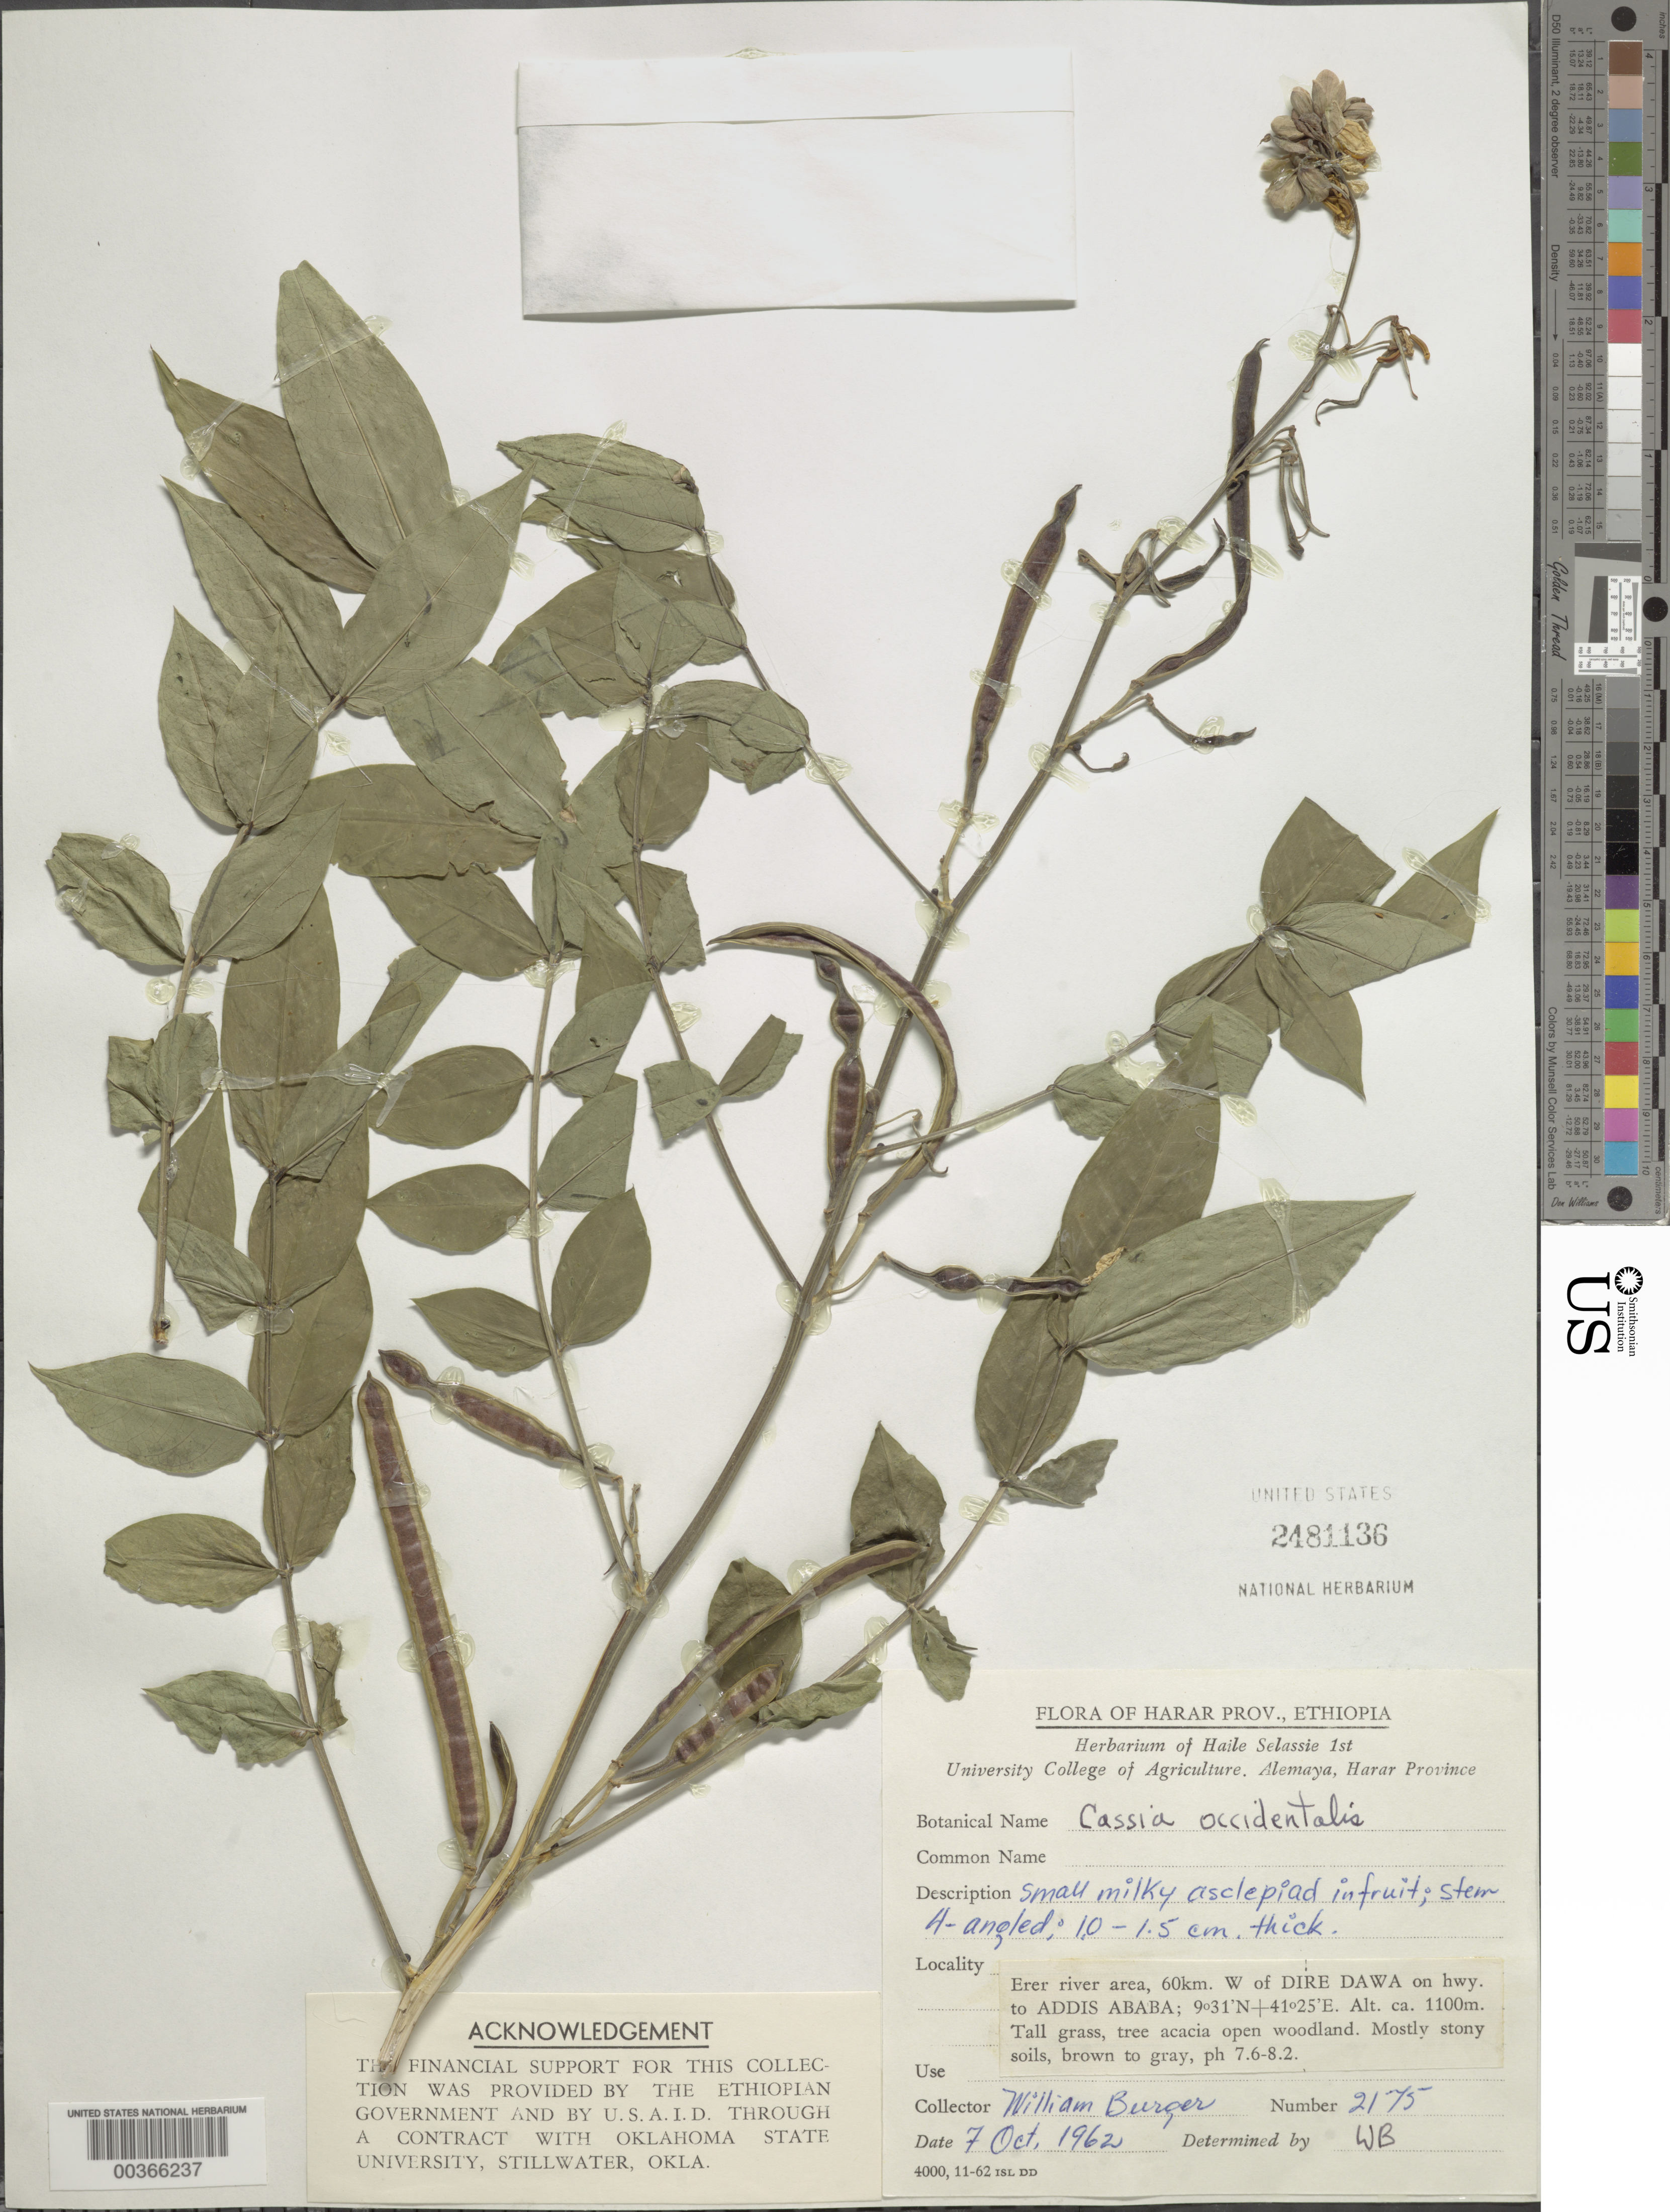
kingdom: Plantae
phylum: Tracheophyta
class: Magnoliopsida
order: Fabales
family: Fabaceae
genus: Senna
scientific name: Senna occidentalis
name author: (L.) Link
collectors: W. Berger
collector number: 2175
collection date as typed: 07 Oct 1962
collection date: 1962-10-07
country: Ethiopia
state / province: Dire Dawa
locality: Erer river area, 60 km w of dire dawa on hwy to addis ababa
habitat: Open woodland; mostly stony soils, brown to gray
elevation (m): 1100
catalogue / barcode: US 2481136